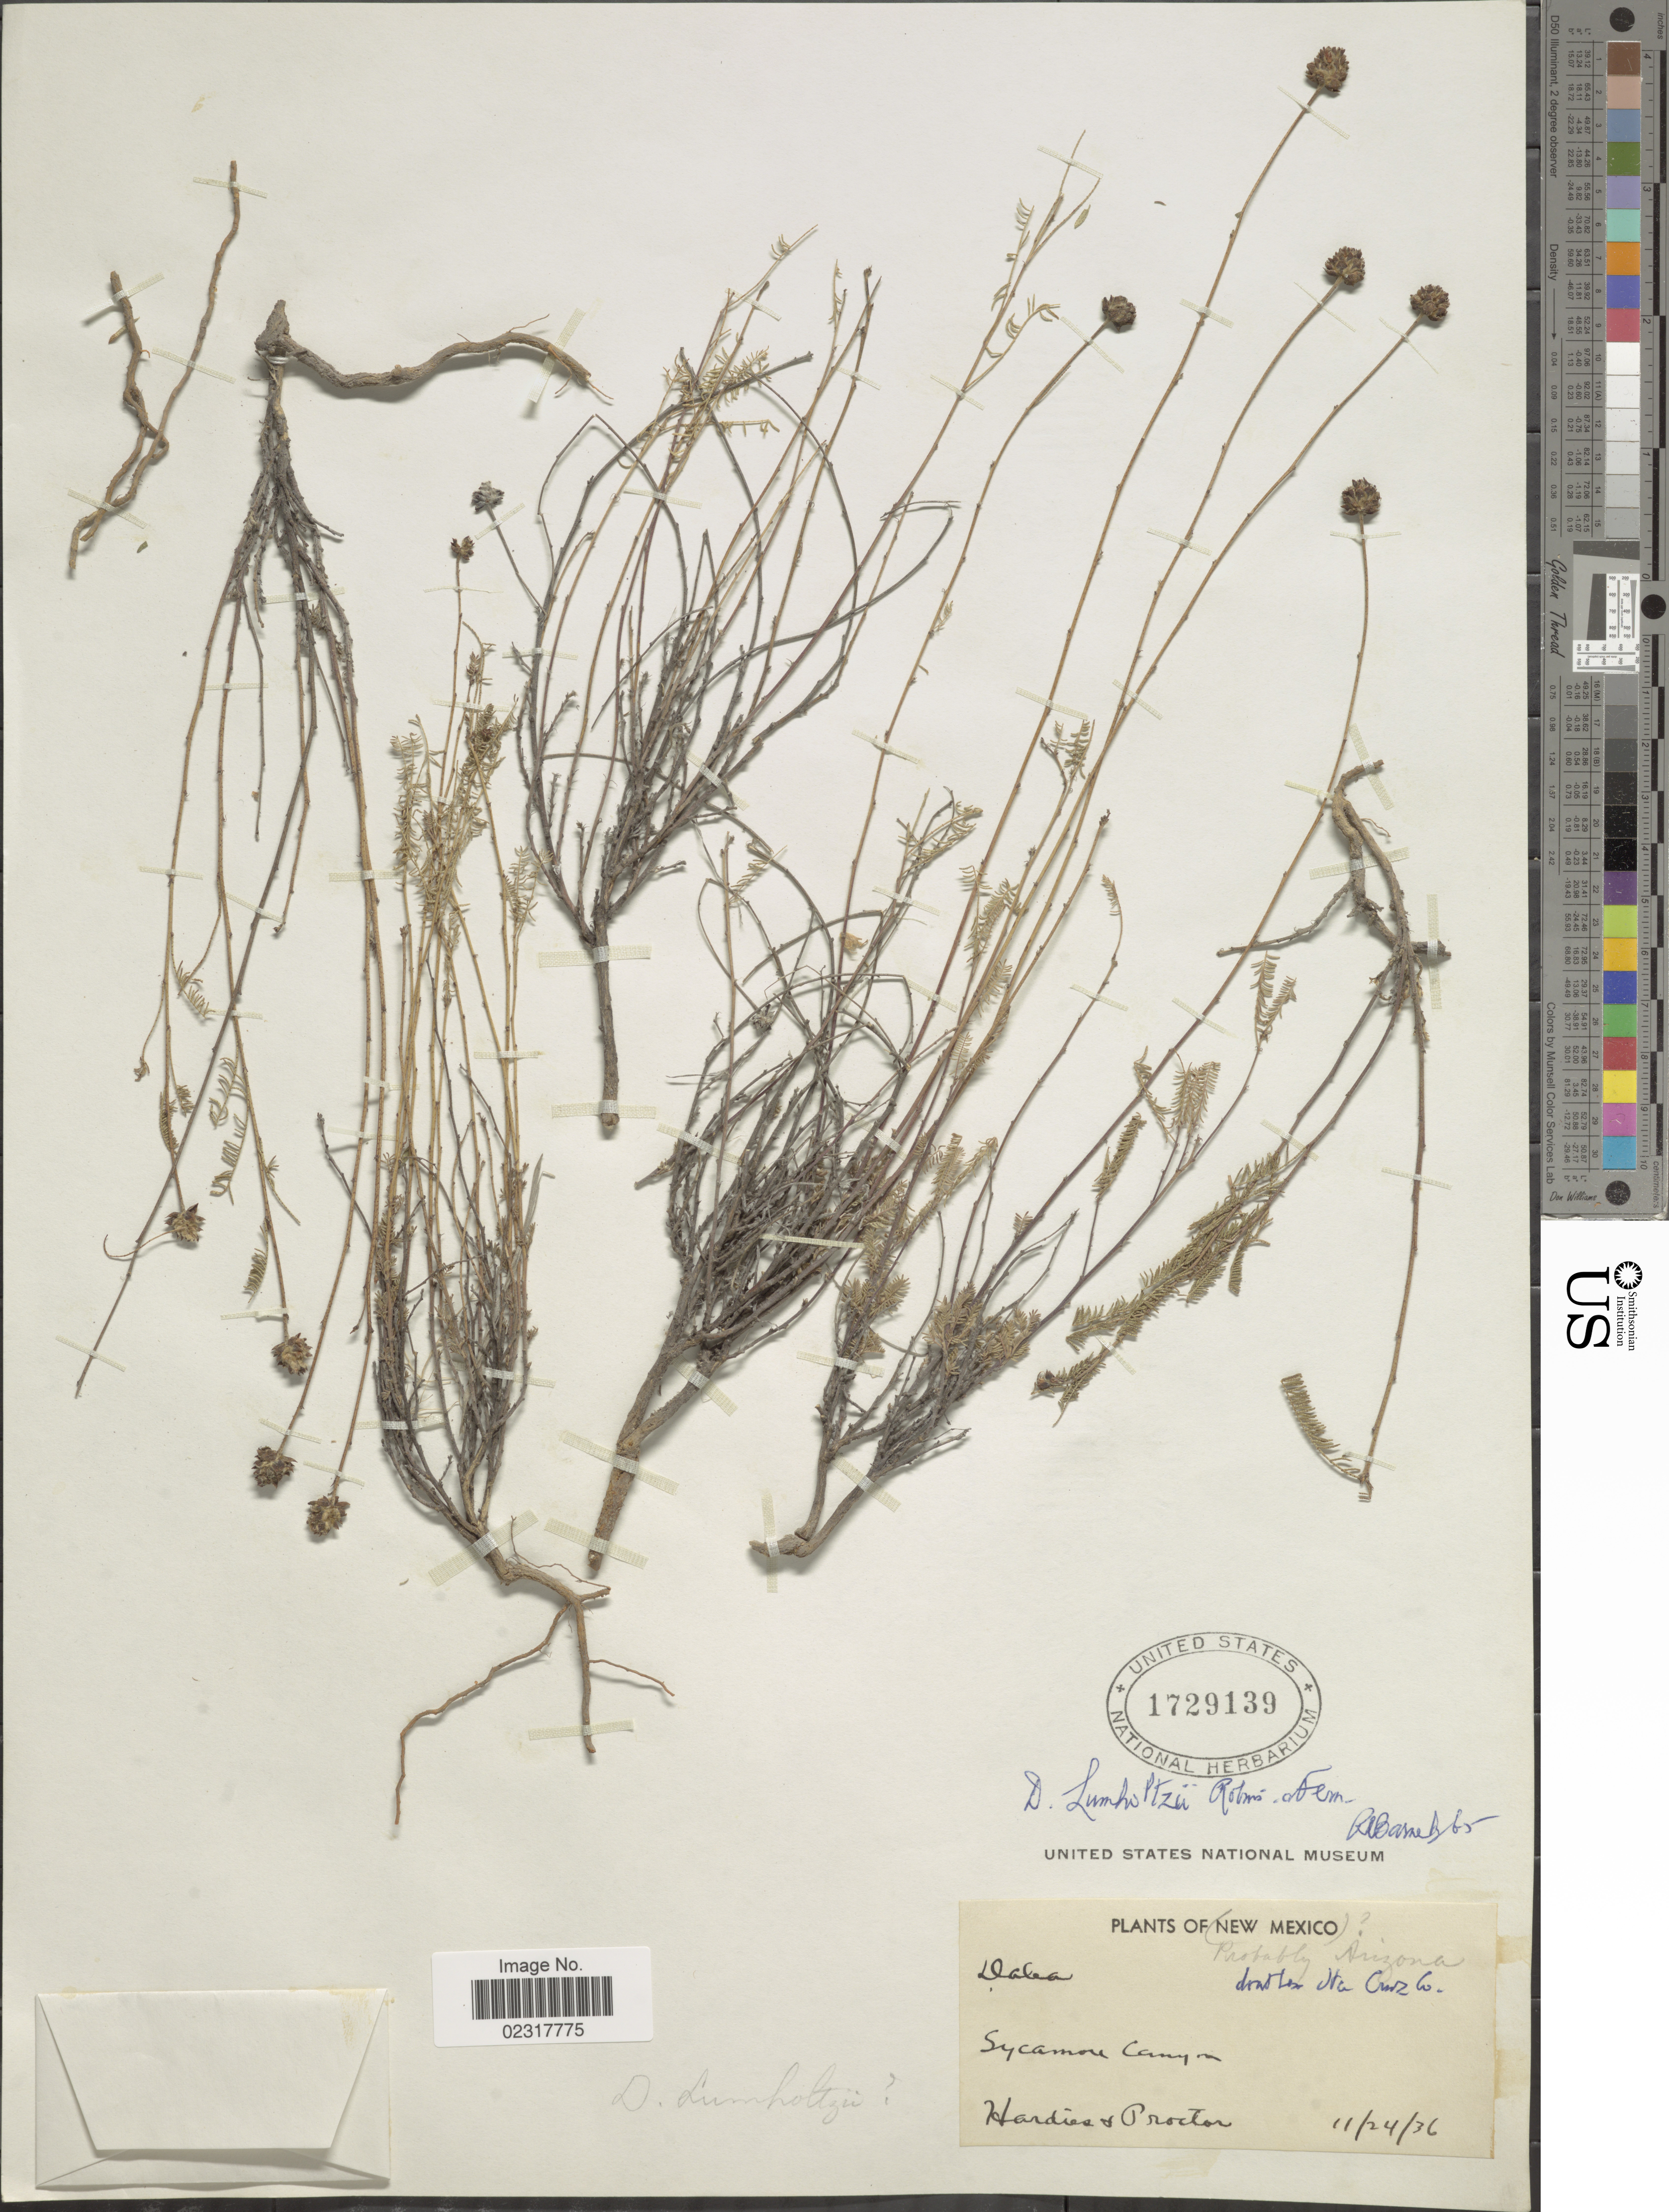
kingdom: Plantae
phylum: Tracheophyta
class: Magnoliopsida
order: Fabales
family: Fabaceae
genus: Dalea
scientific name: Dalea lumholtzii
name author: B.L. Rob. & Fernald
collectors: Hardies & -- Proctor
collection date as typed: Transcribed d/m/y: 24/11/36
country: United States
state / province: Arizona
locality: Sycamore Canyon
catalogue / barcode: US 1729139